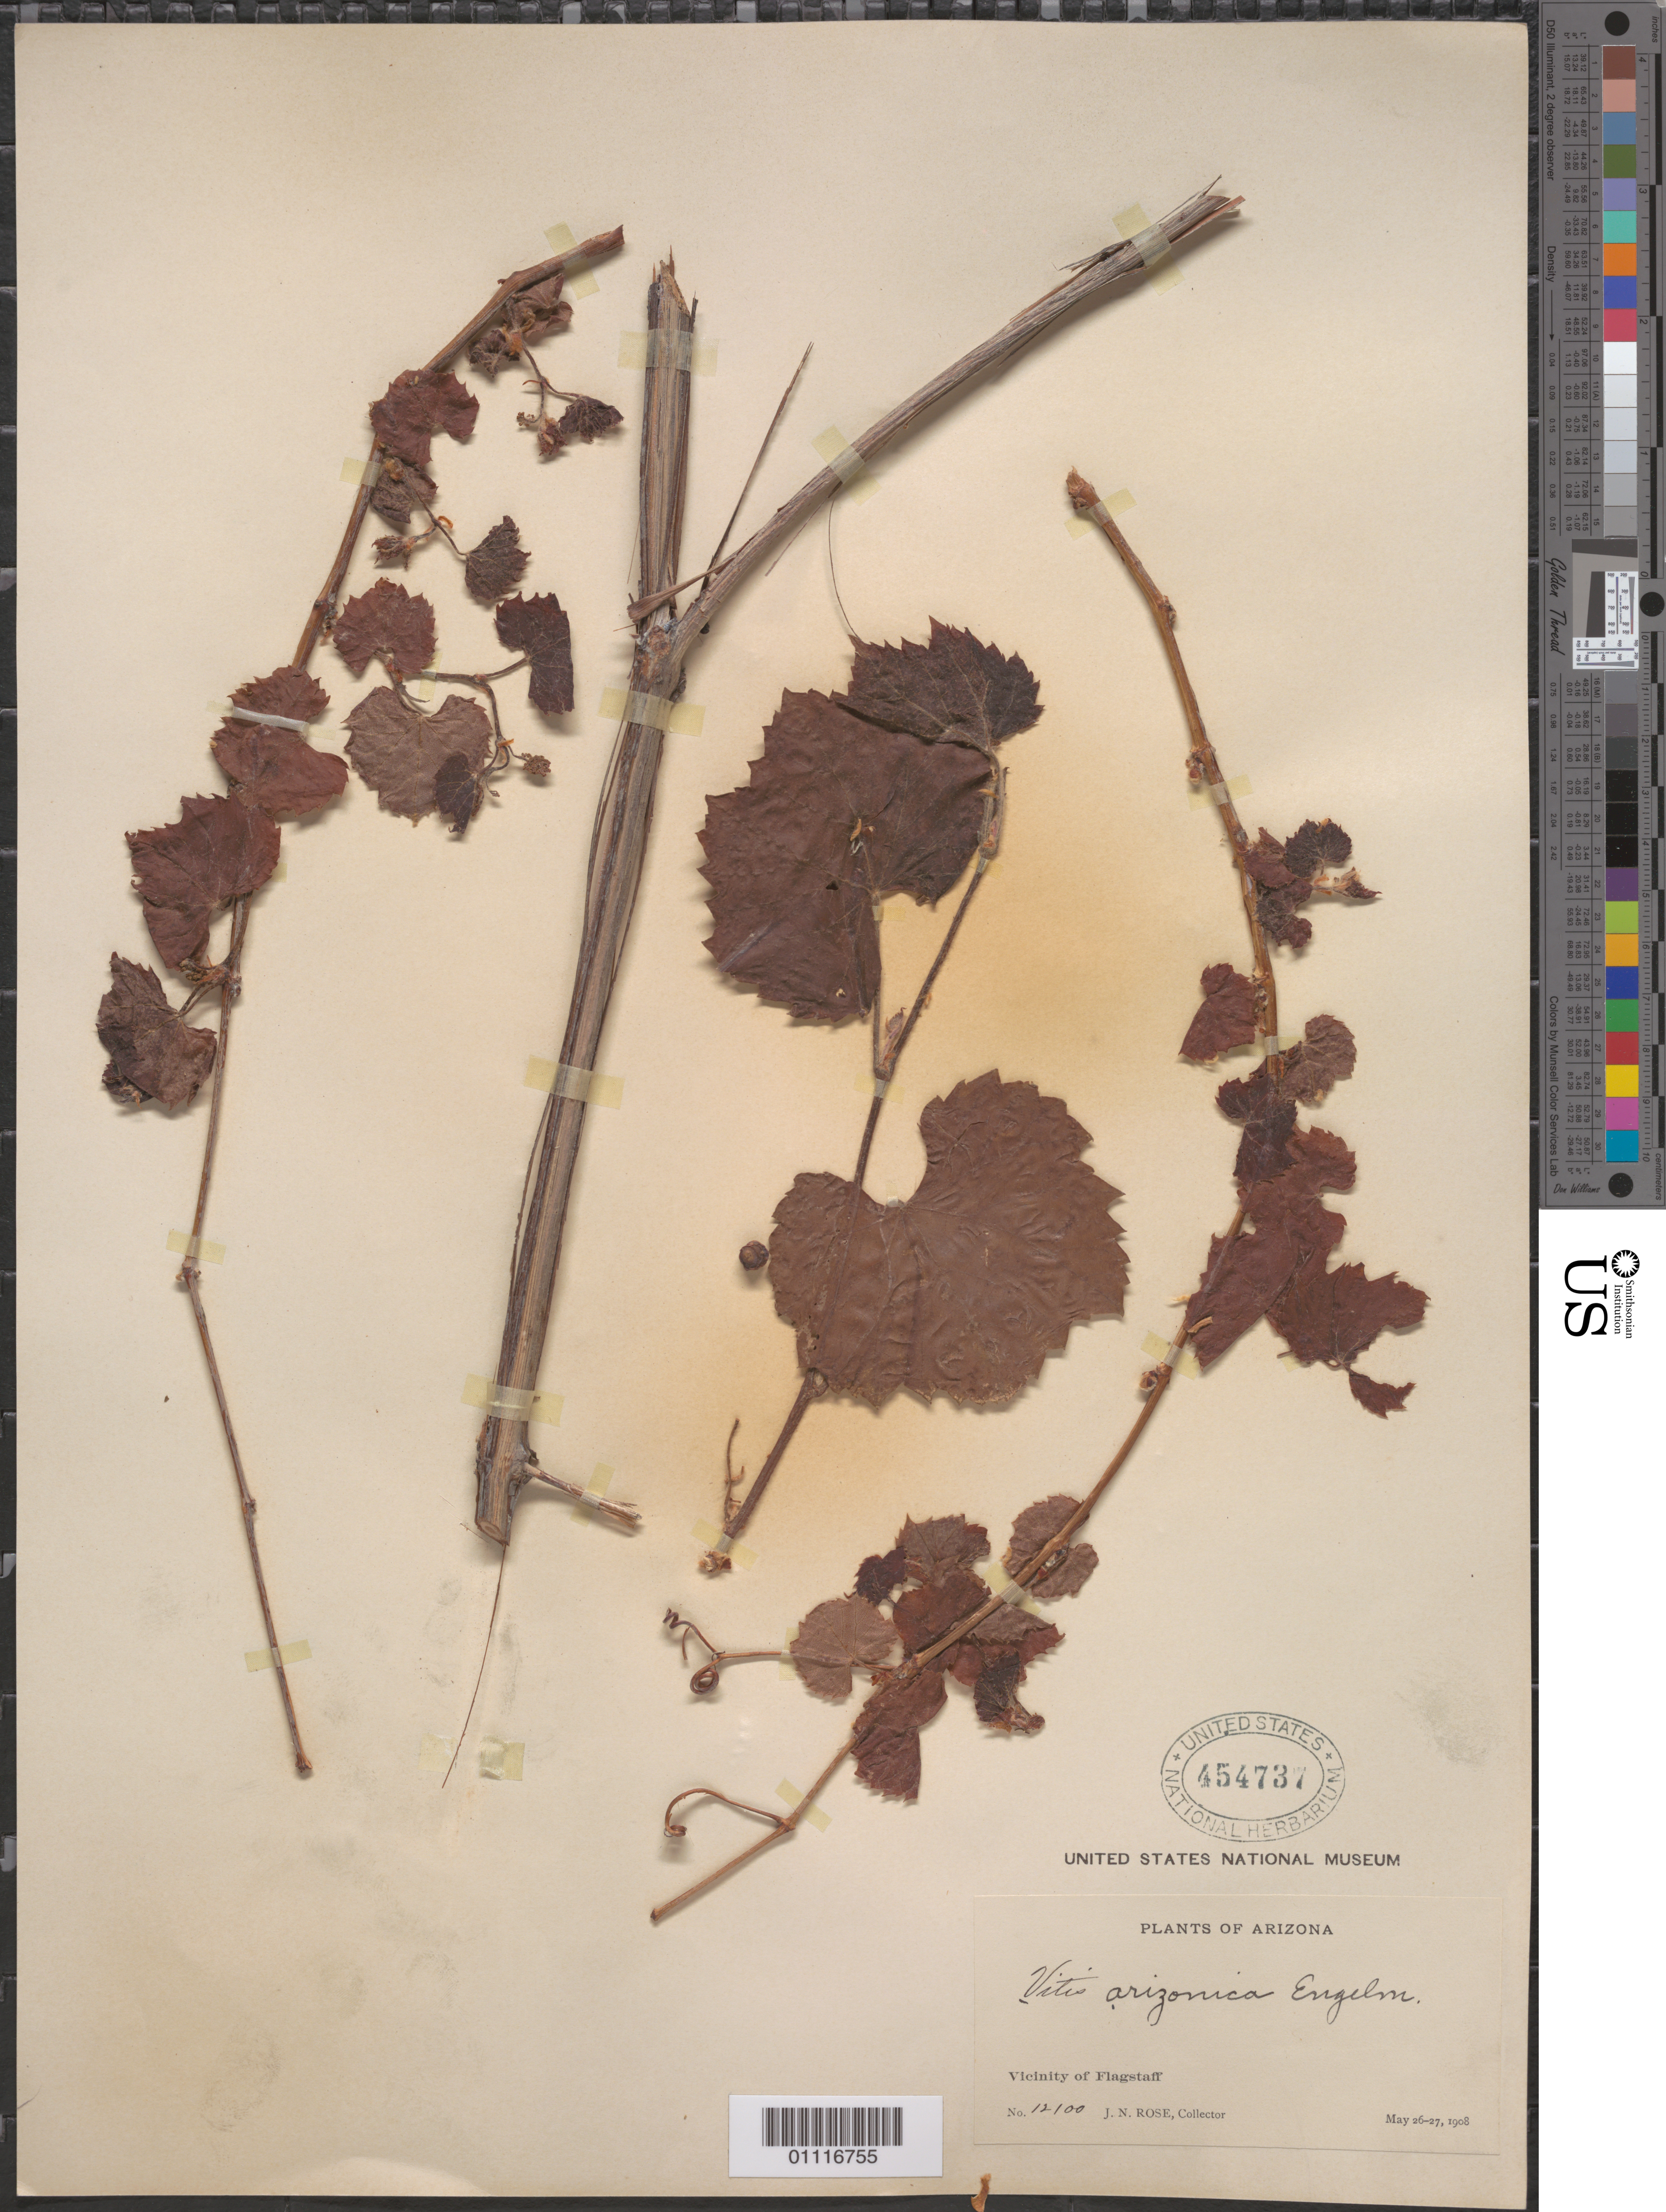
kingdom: Plantae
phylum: Tracheophyta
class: Magnoliopsida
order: Vitales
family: Vitaceae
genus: Vitis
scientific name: Vitis arizonica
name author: Engelm.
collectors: J. N. Rose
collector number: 12100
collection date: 1908-05-26/1908-05-27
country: United States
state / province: Arizona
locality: Vicinity of Flagstaff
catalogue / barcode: US 454737